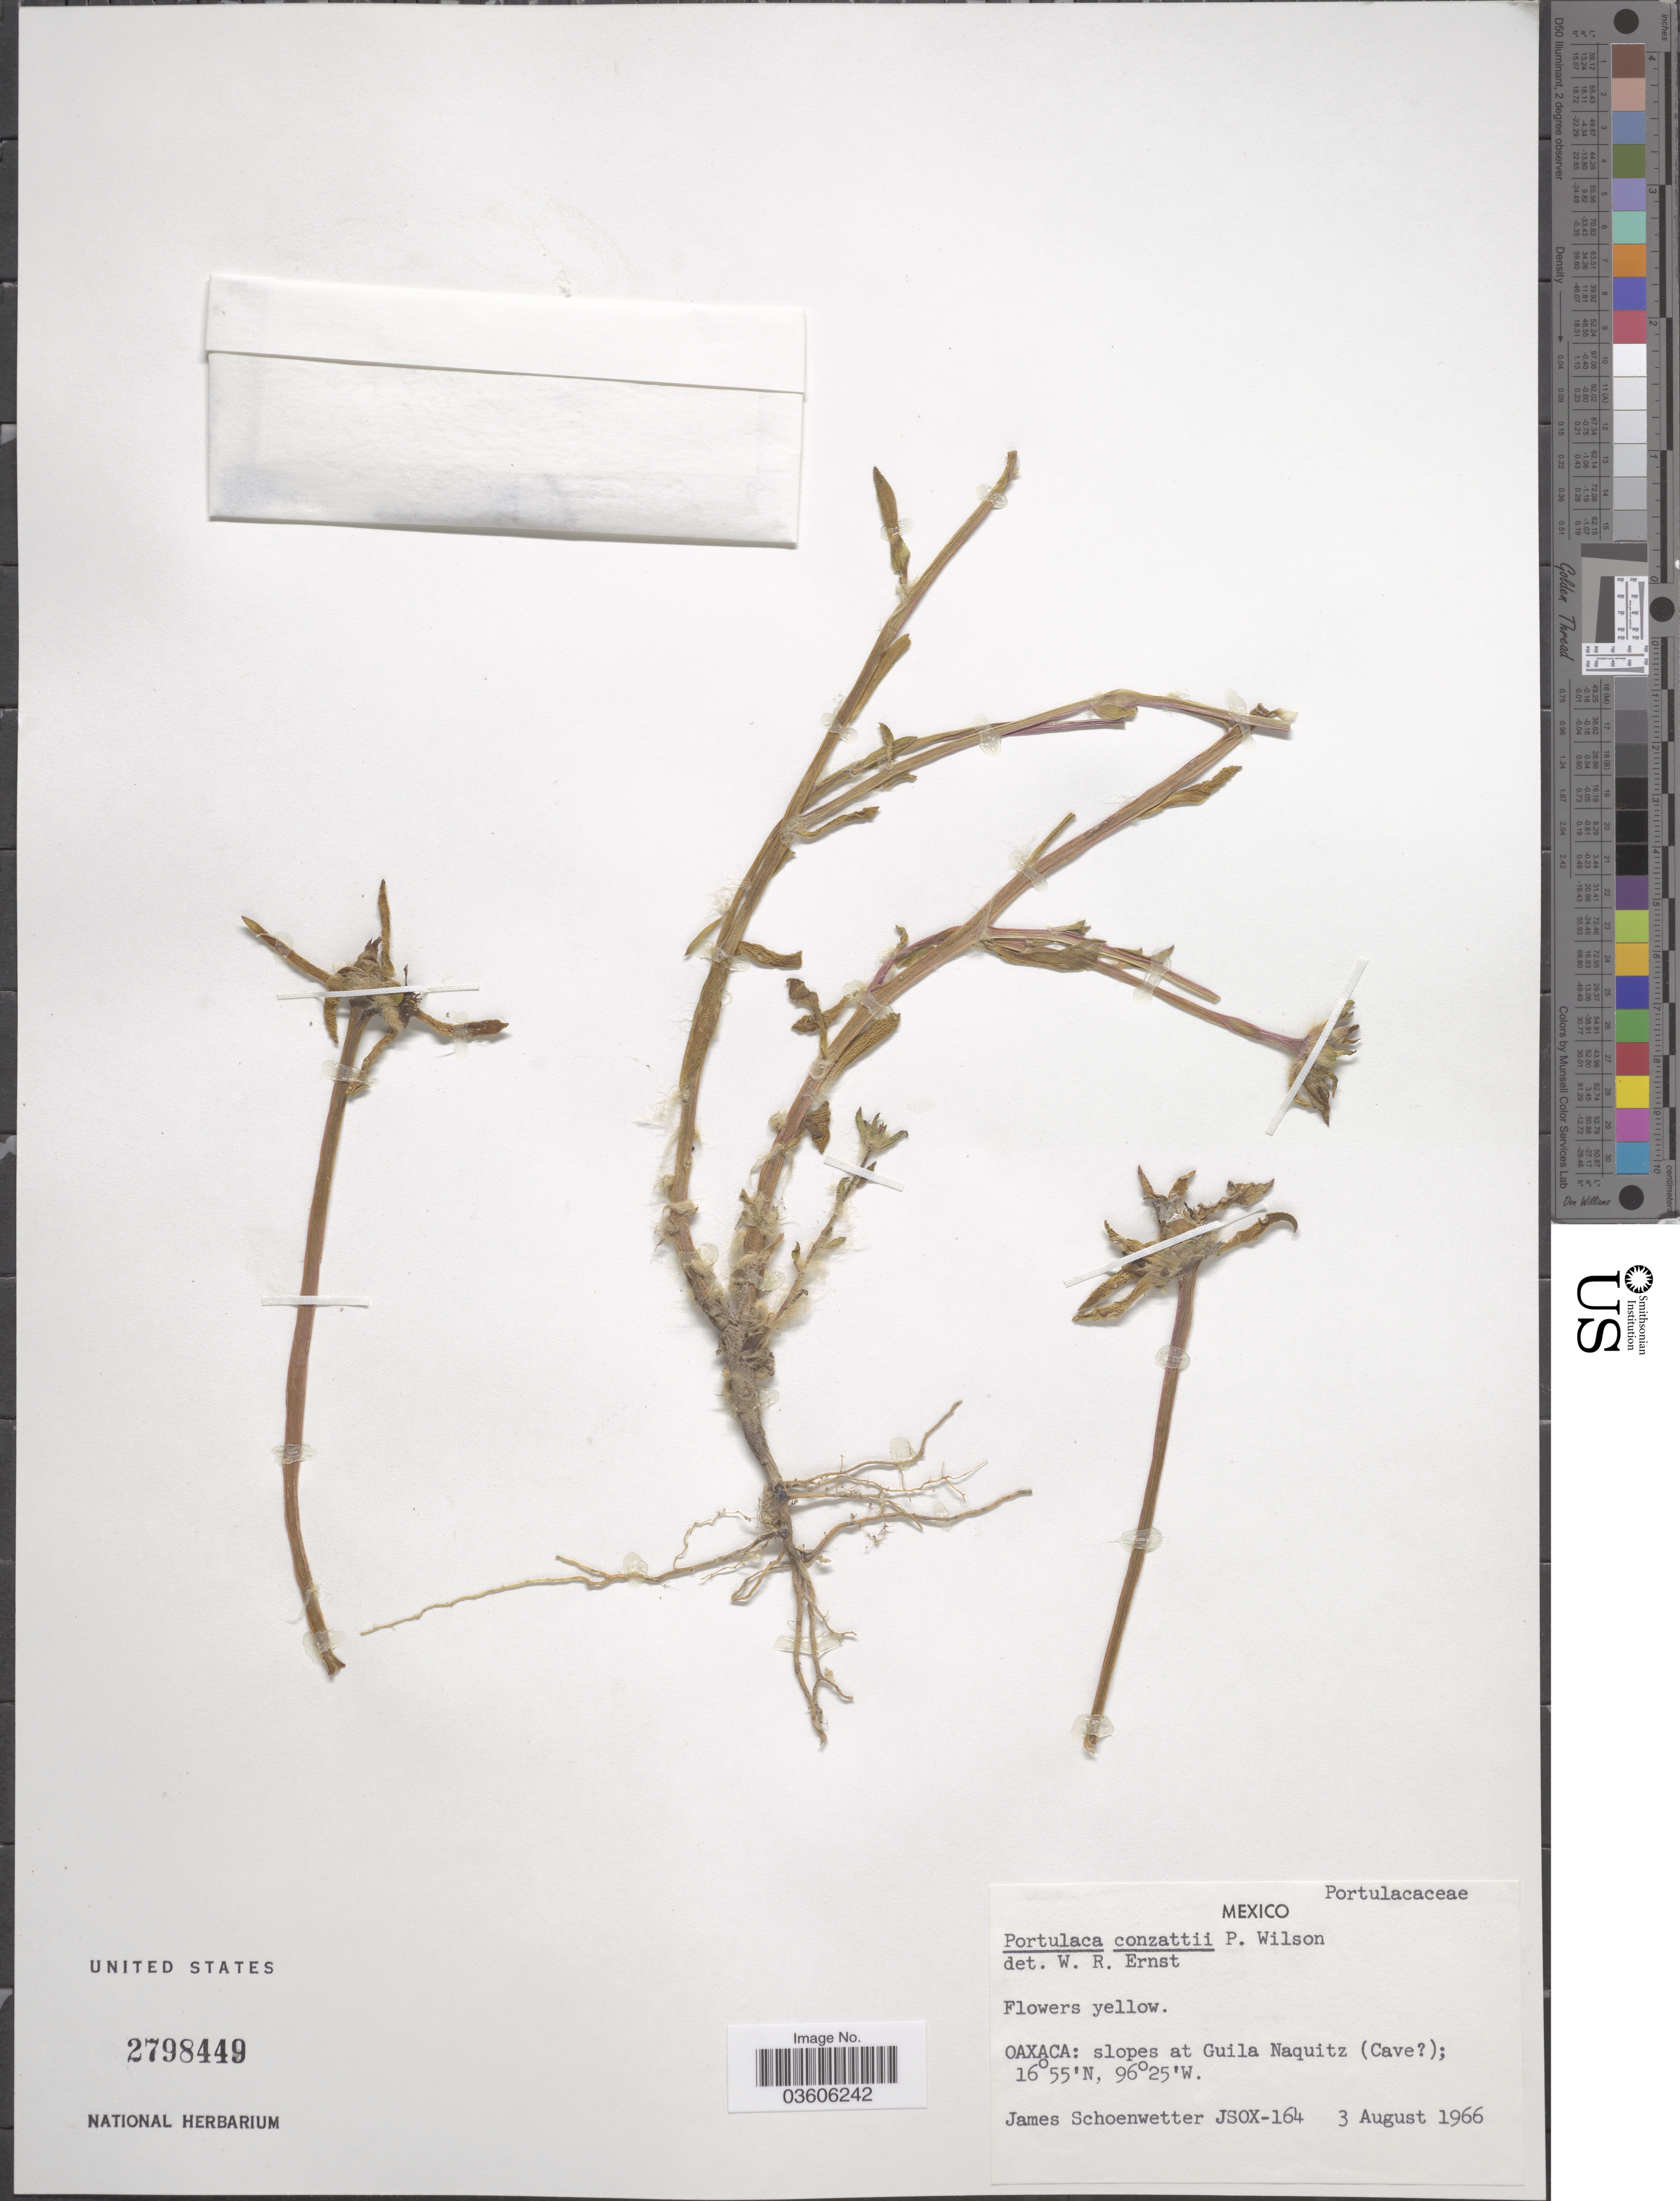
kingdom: Plantae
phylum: Tracheophyta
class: Magnoliopsida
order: Caryophyllales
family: Portulacaceae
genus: Portulaca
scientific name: Portulaca conzattii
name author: P. Wilson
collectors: J. Schoenwetter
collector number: JSOX-164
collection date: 1966-08-03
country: Mexico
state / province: Oaxaca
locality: Slopes at Guila Naquitz (Cave).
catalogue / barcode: US 2798449